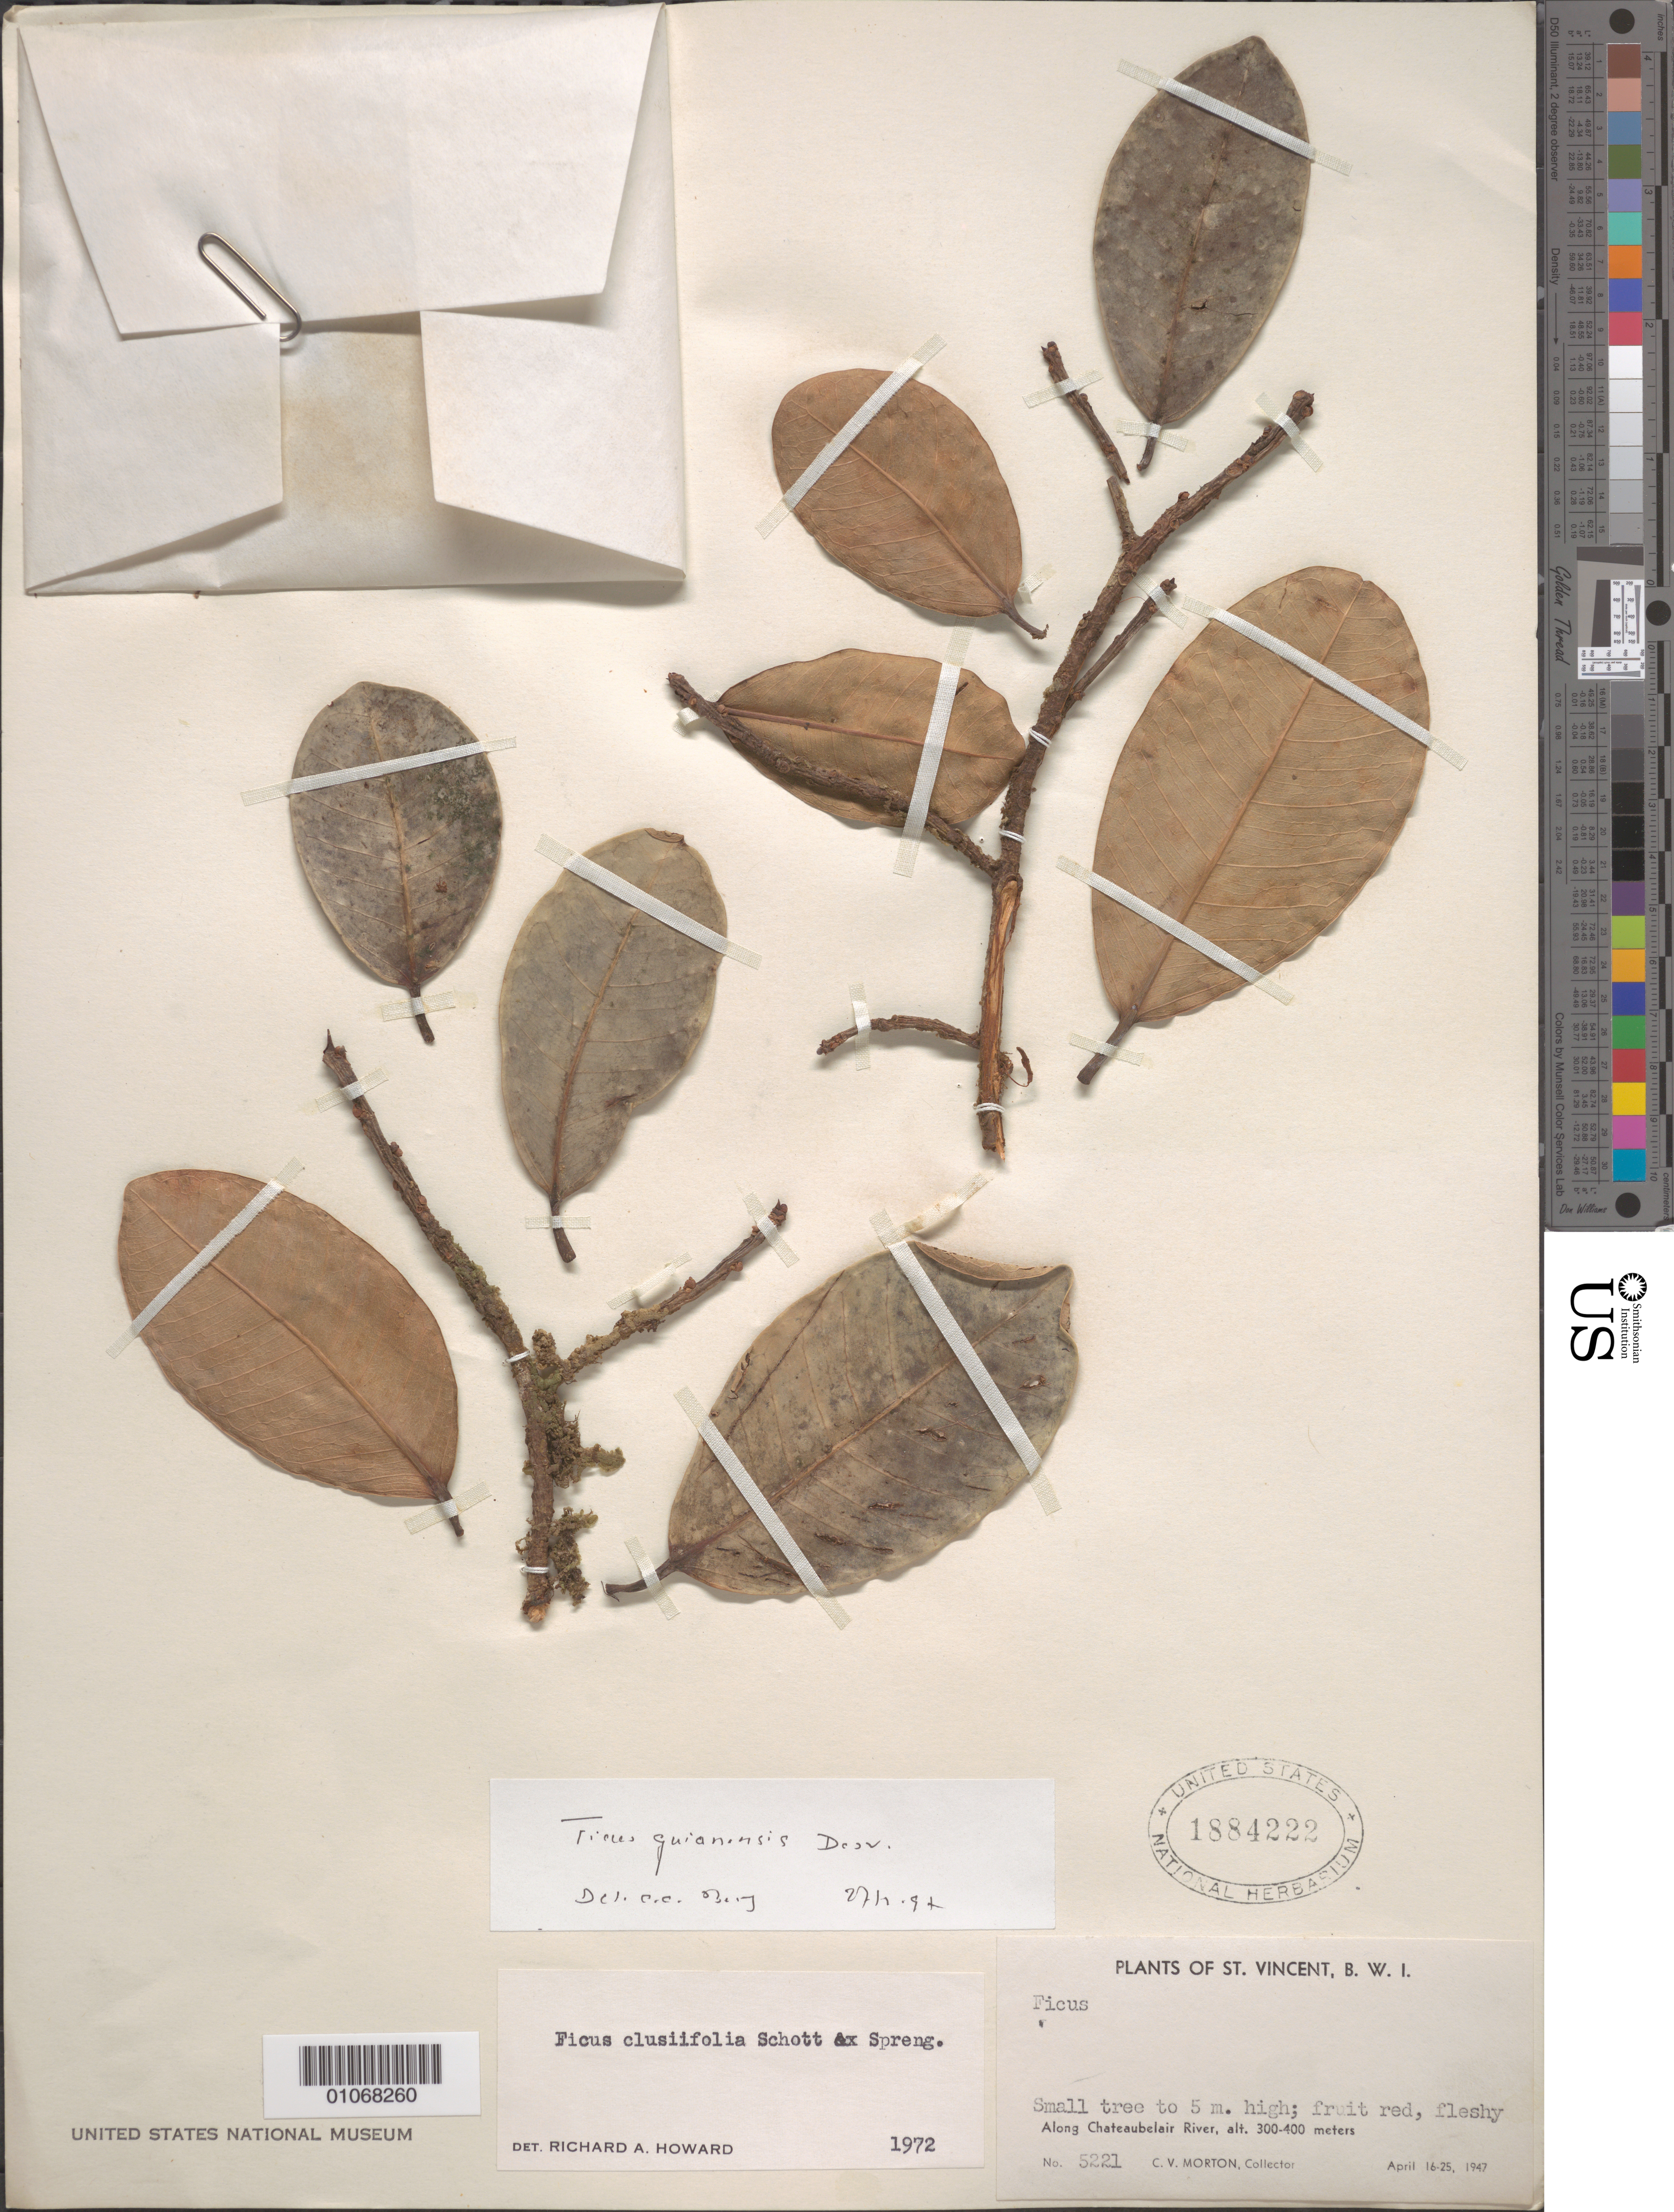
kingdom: Plantae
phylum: Tracheophyta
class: Magnoliopsida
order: Rosales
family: Moraceae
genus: Ficus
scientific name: Ficus guianensis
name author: Desv. ex Ham.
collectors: C. V. Morton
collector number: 5221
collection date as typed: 16 Apr 1947 to 25 Apr 1947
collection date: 1947-04-16/1947-04-25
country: St. Vincent - Grenadines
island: St. Vincent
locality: Along Chateaubelair river.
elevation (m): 300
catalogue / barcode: US 1884222